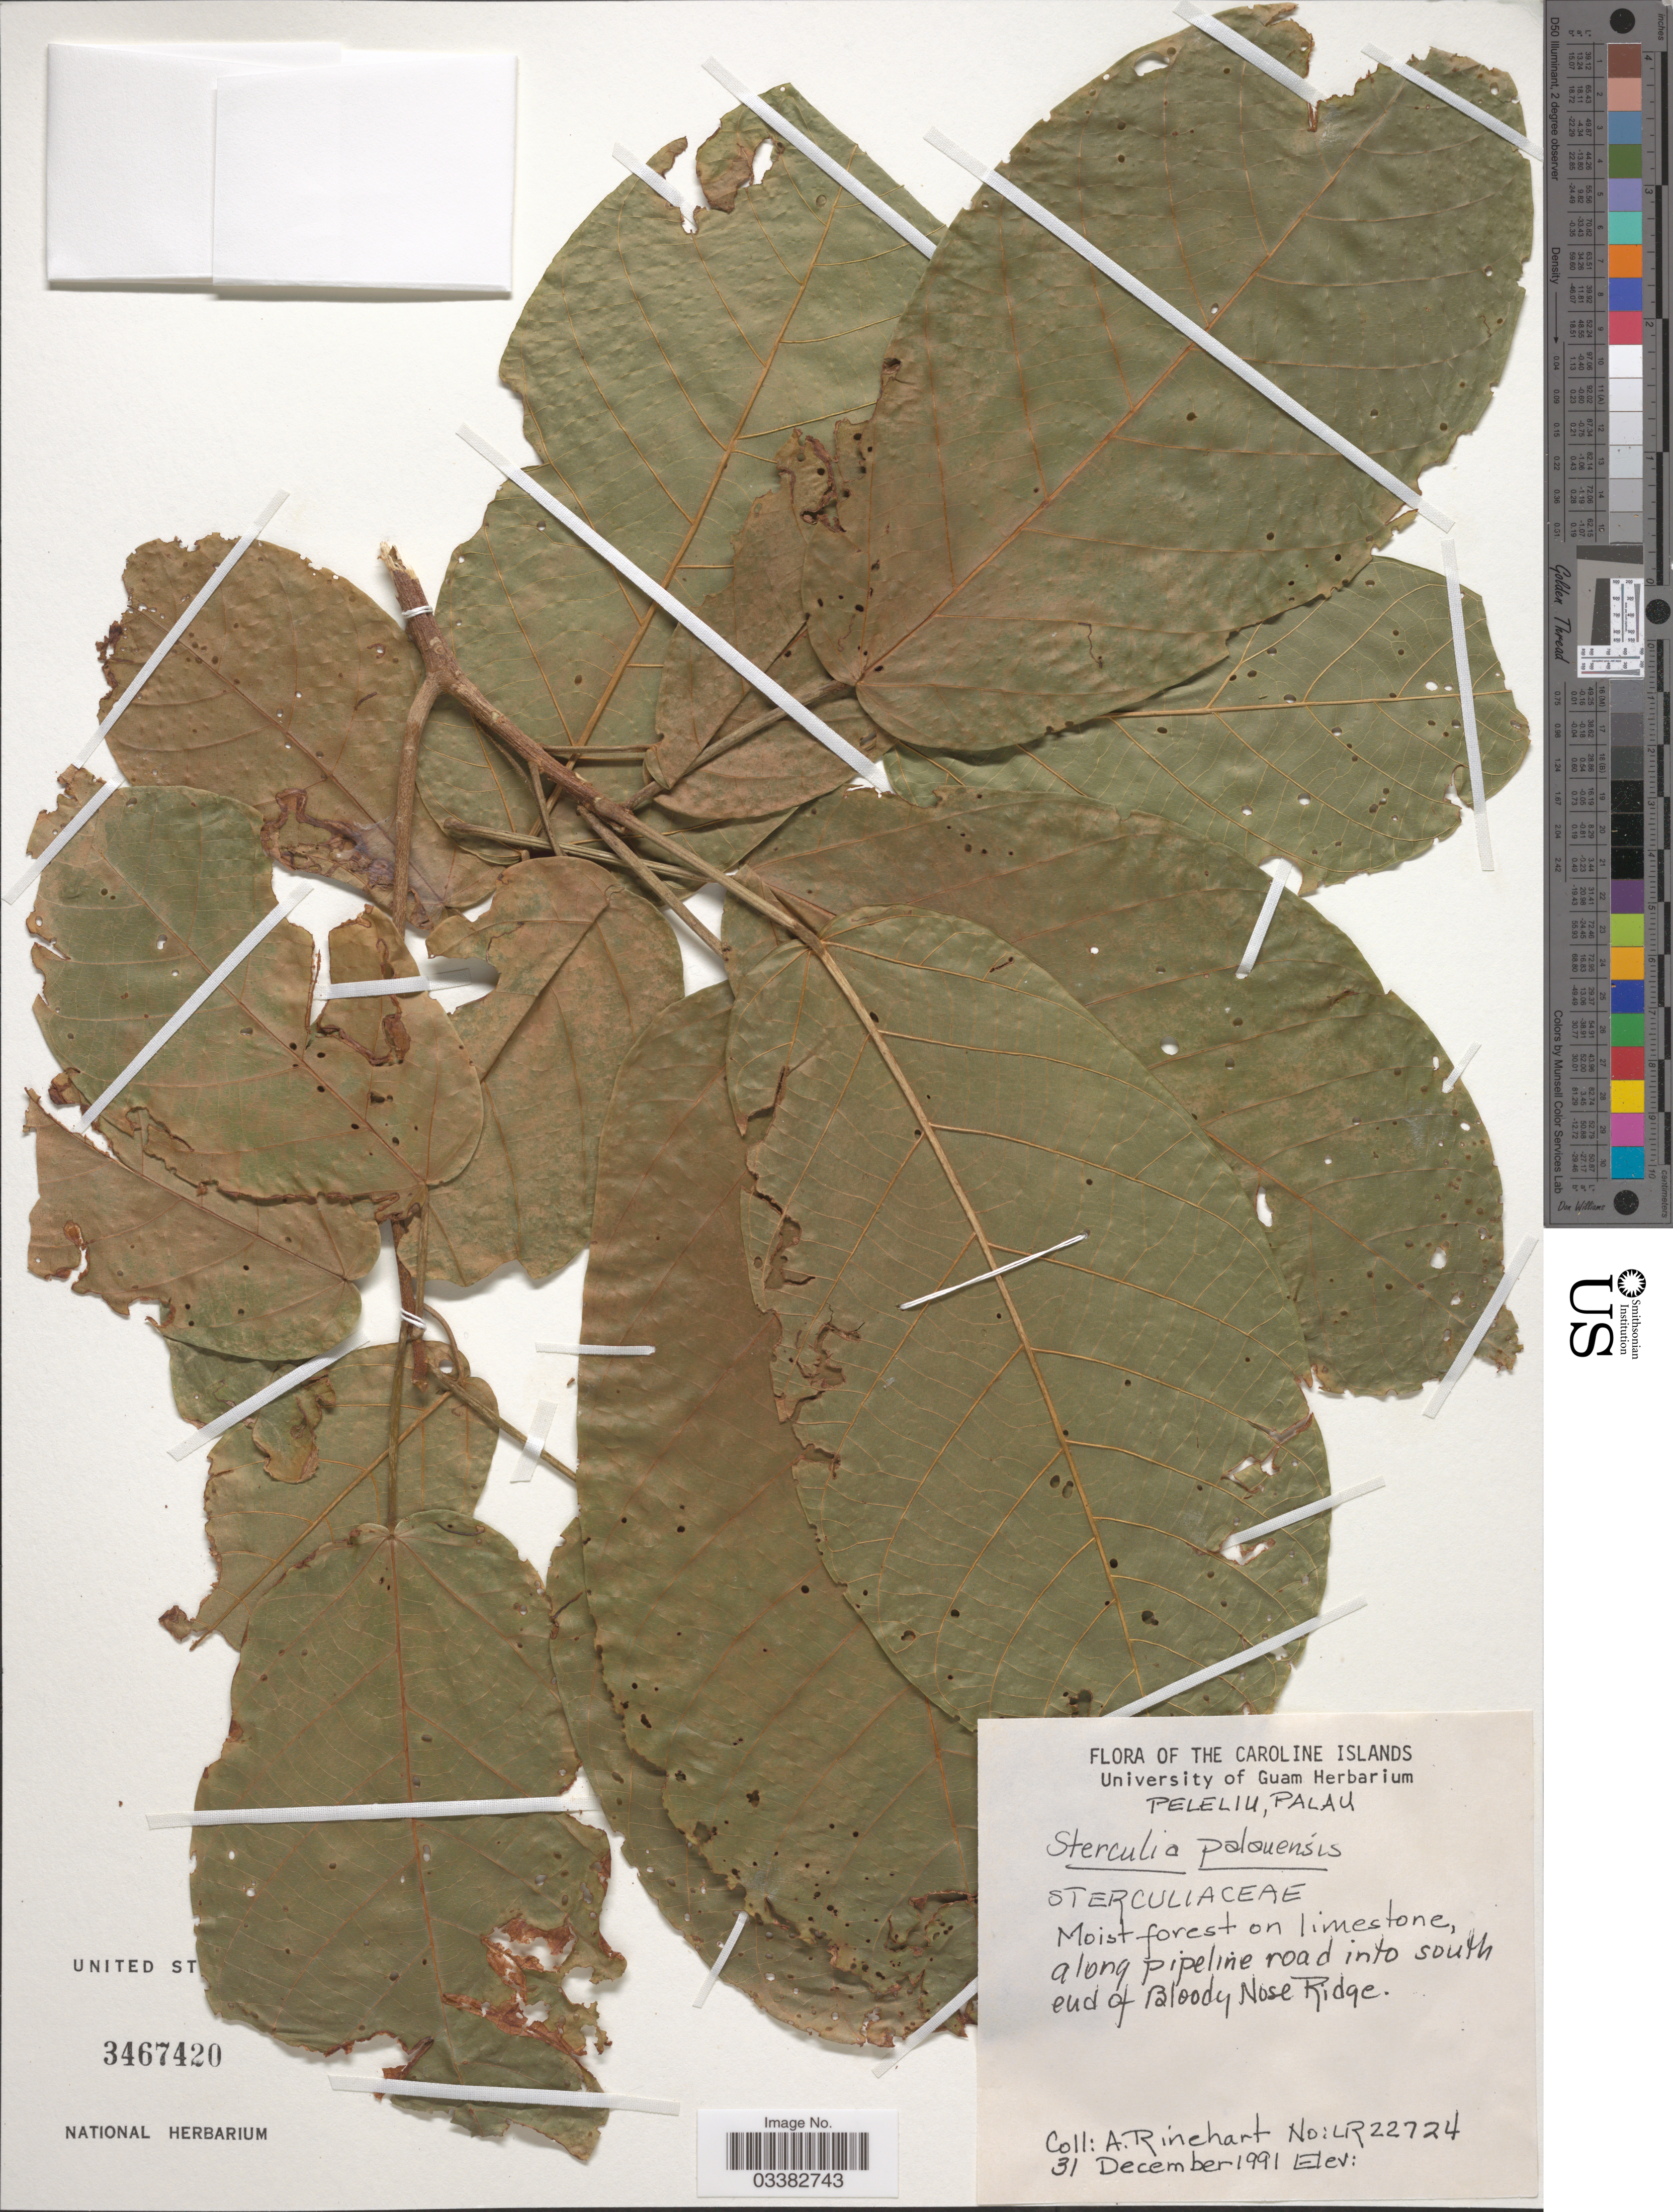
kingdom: Plantae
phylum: Tracheophyta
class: Magnoliopsida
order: Malvales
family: Malvaceae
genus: Sterculia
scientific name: Sterculia palauensis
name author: Kaneh.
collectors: A. Rinehart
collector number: LR22724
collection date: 1991-12-31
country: Palau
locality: The Caroline Islands. Peleliu, Palau. Along pipeline road into south end of Bloody Nose Ridge.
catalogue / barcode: US 3467420